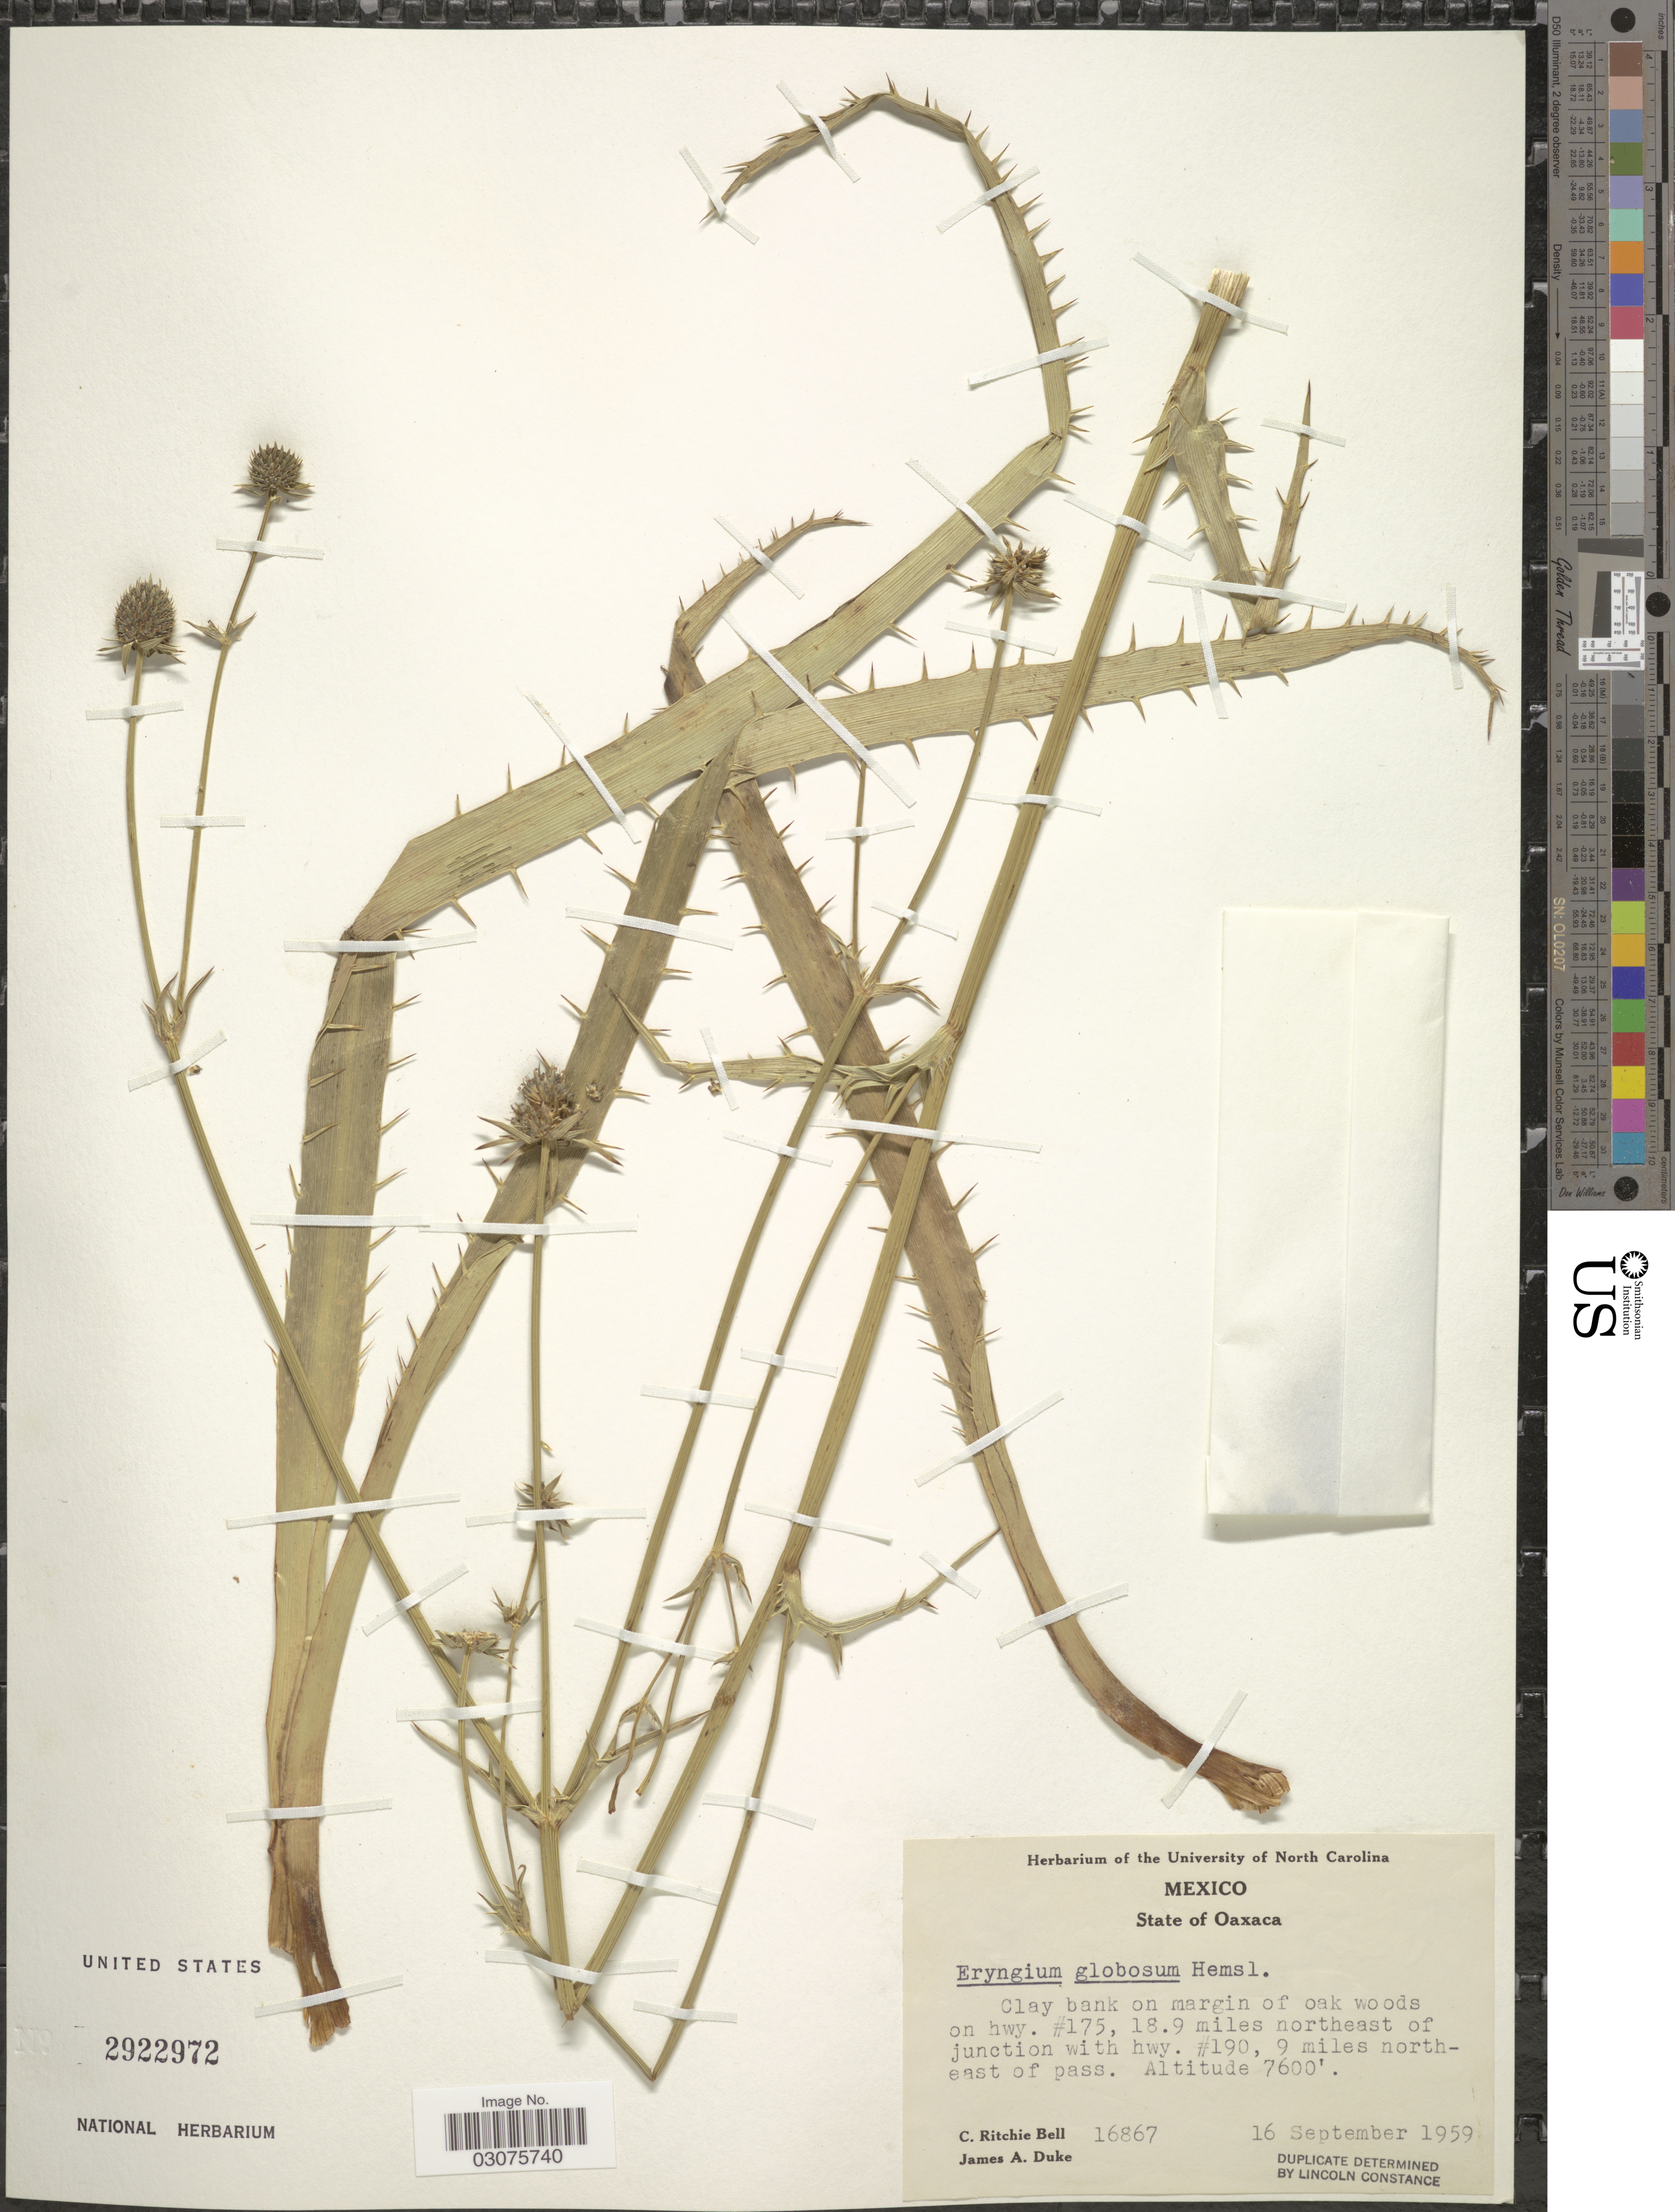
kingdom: Plantae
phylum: Tracheophyta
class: Magnoliopsida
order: Apiales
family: Apiaceae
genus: Eryngium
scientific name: Eryngium globosum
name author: Hemsl.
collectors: C. R. Bell & J. A. Duke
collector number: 16867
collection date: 1959-09-16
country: Mexico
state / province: Oaxaca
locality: On hwy. #175, 18.9 miles northeast of junction with hwy. #190, 9 miles northeast of pass.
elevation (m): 2316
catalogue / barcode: US 2922972